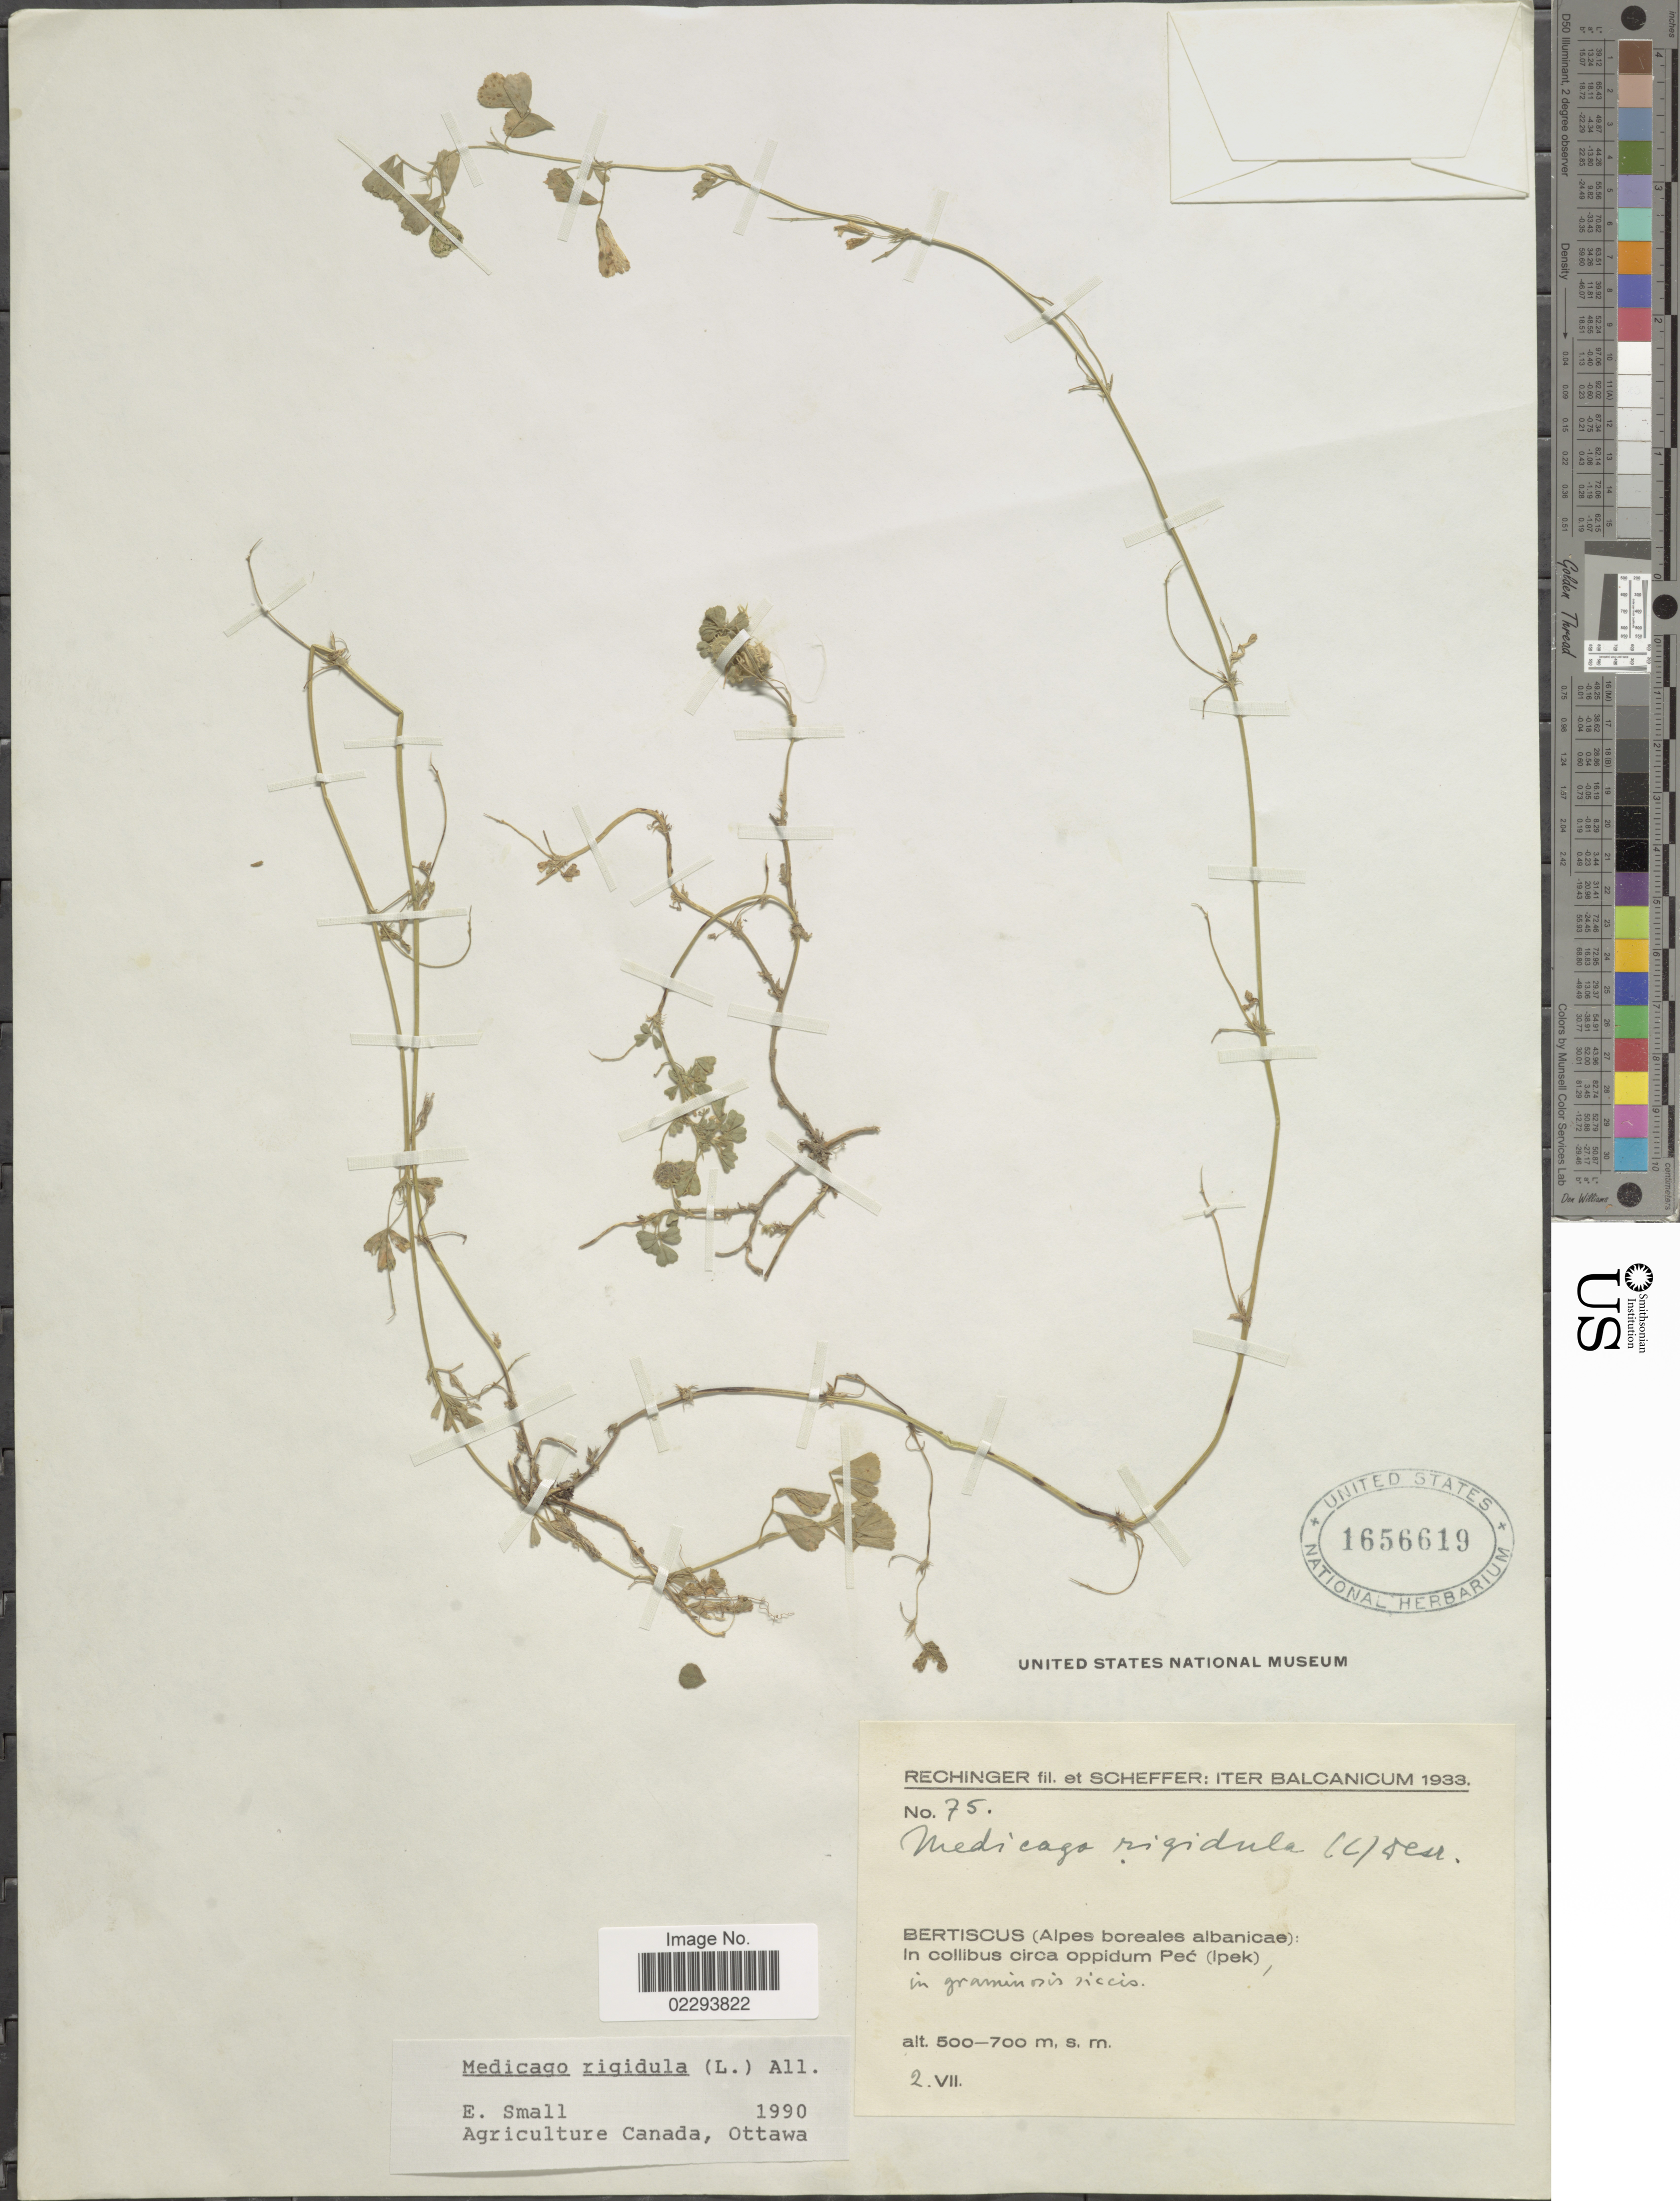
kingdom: Plantae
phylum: Tracheophyta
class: Magnoliopsida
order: Fabales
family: Fabaceae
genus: Medicago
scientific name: Medicago rigidula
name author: (L.) All.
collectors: -- Rechinger & Scheffer, --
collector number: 75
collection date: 1933-07-02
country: Kosovo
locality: Iter Balcanicum, Bertiscus (Alpes boreales albanicae): In collibus circa oppidum Pec (ipek).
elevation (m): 500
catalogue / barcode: US 1656619